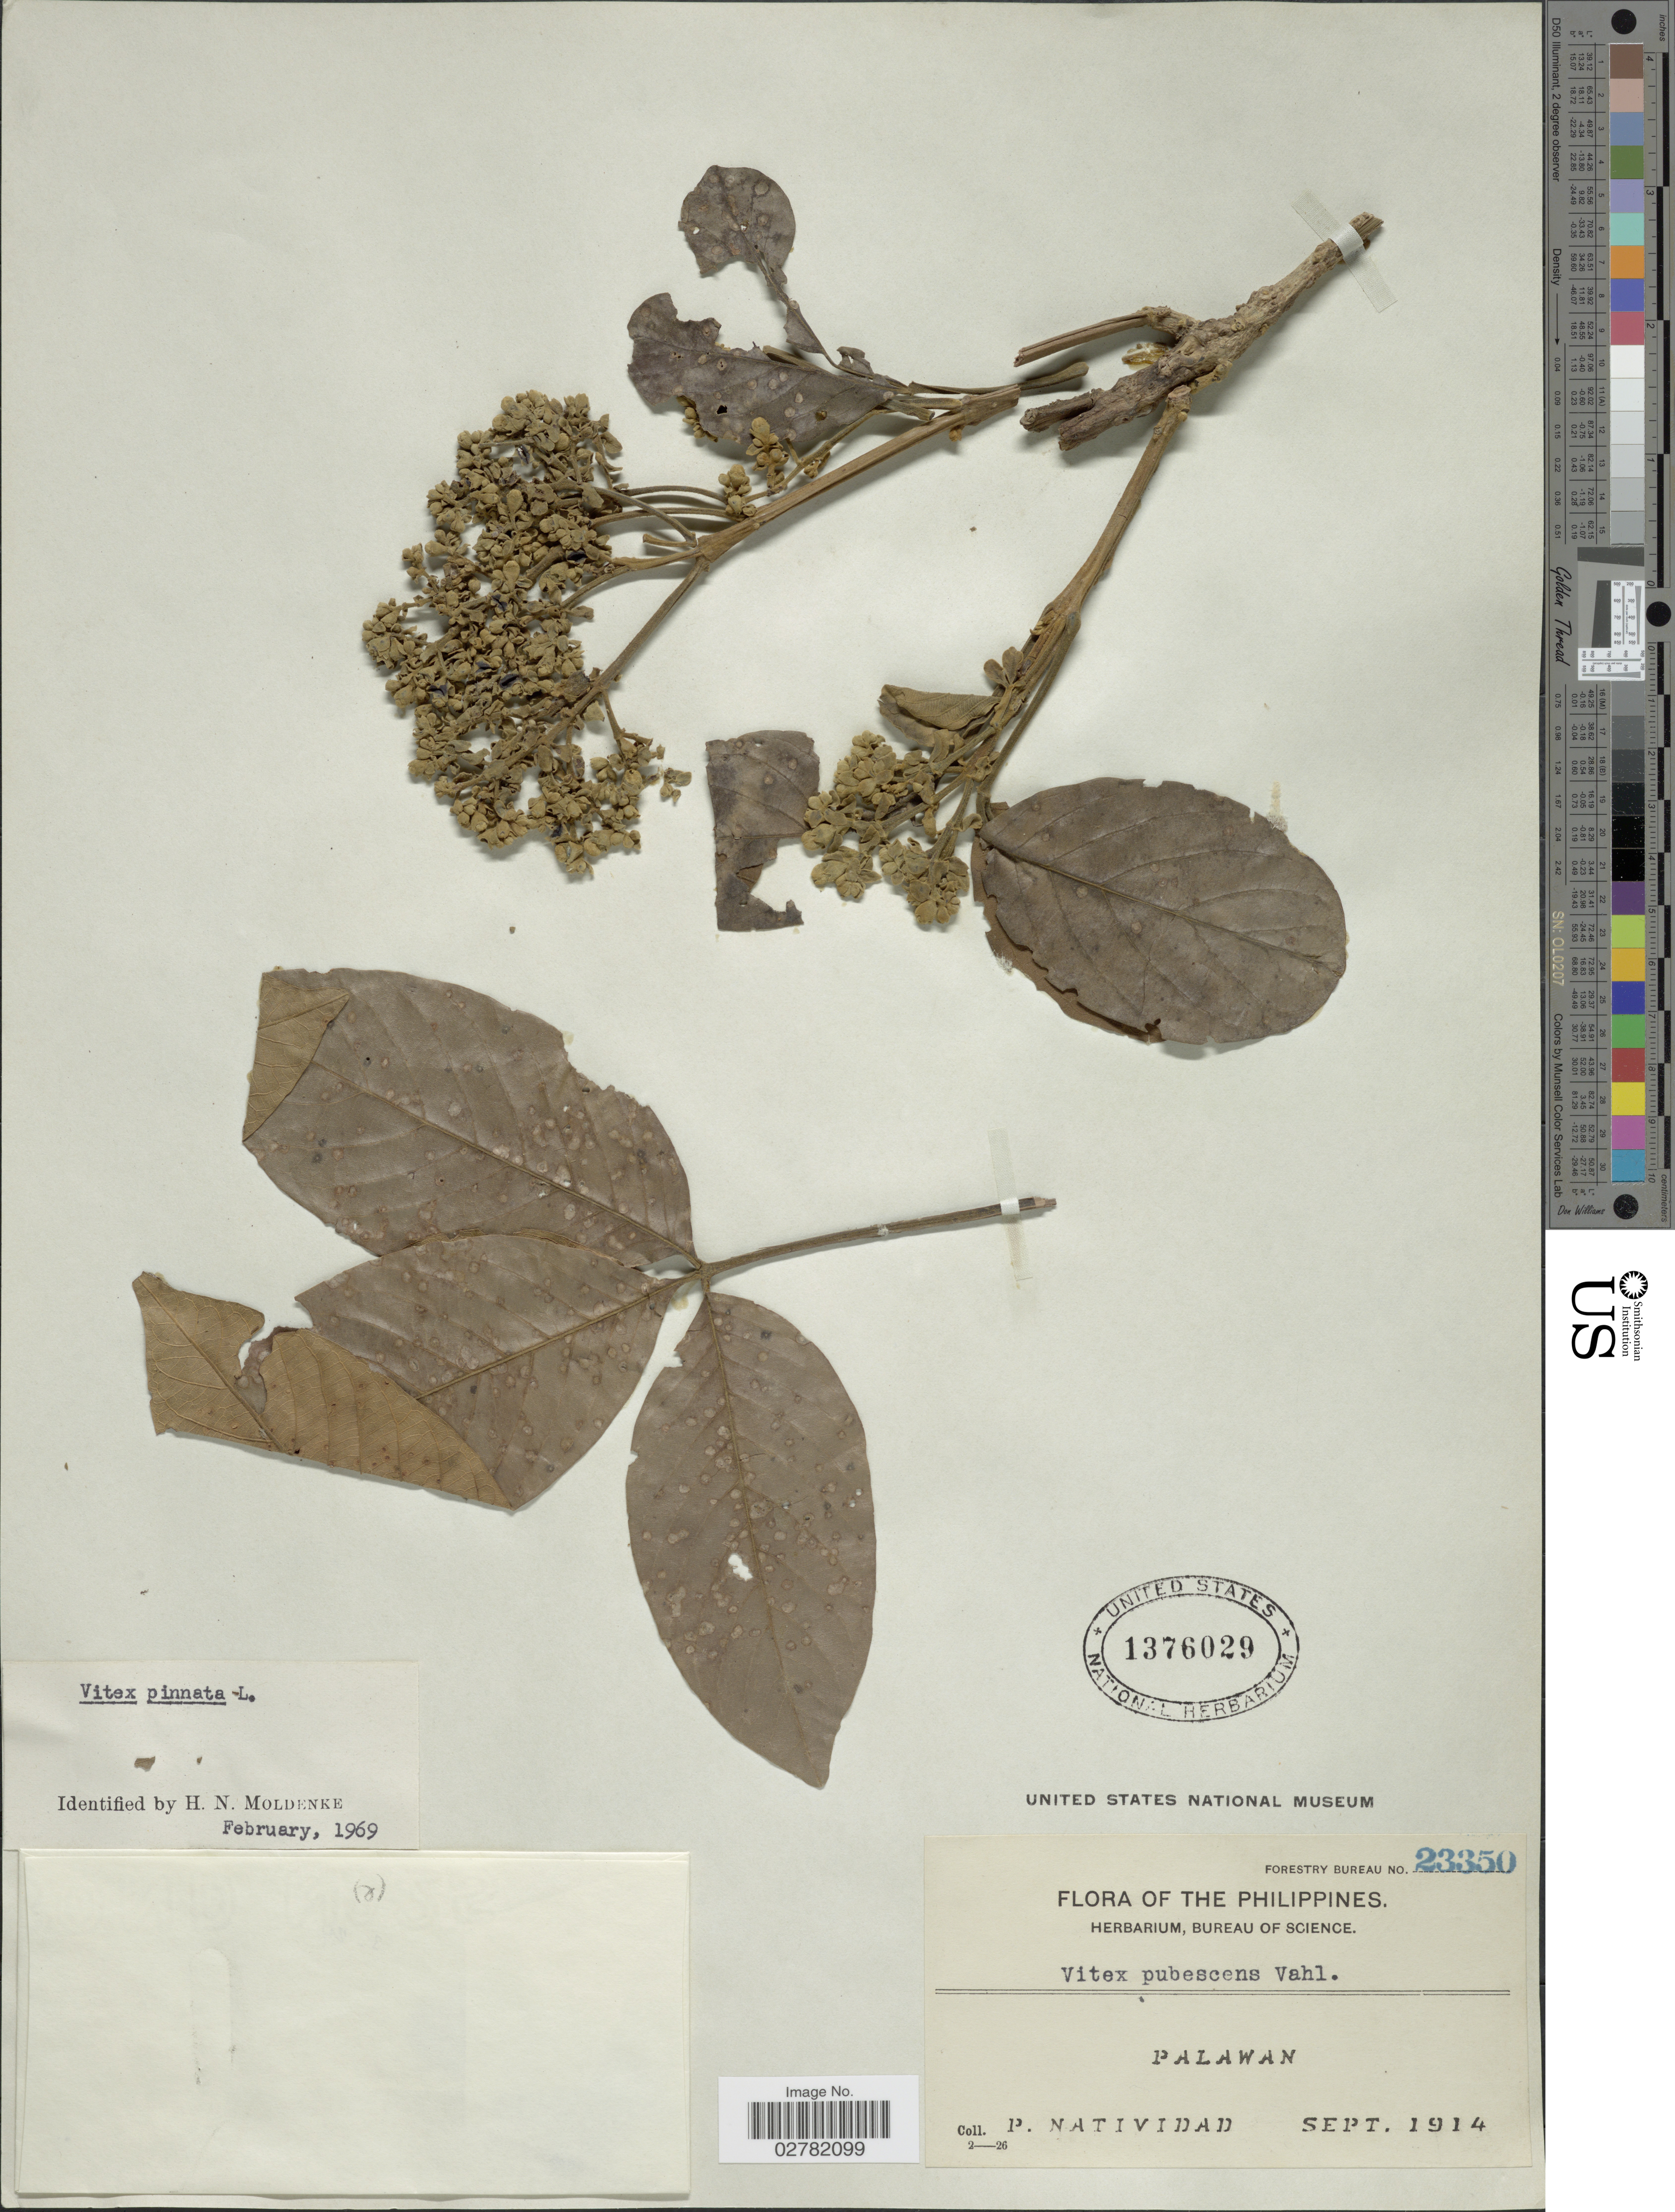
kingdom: Plantae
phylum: Tracheophyta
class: Magnoliopsida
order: Lamiales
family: Lamiaceae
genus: Vitex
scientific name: Vitex pinnata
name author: L.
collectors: P. Natividad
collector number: Forestry Bureau 23350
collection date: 1914-09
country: Philippines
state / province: Mimaropa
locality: Palawan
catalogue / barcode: US 1376029